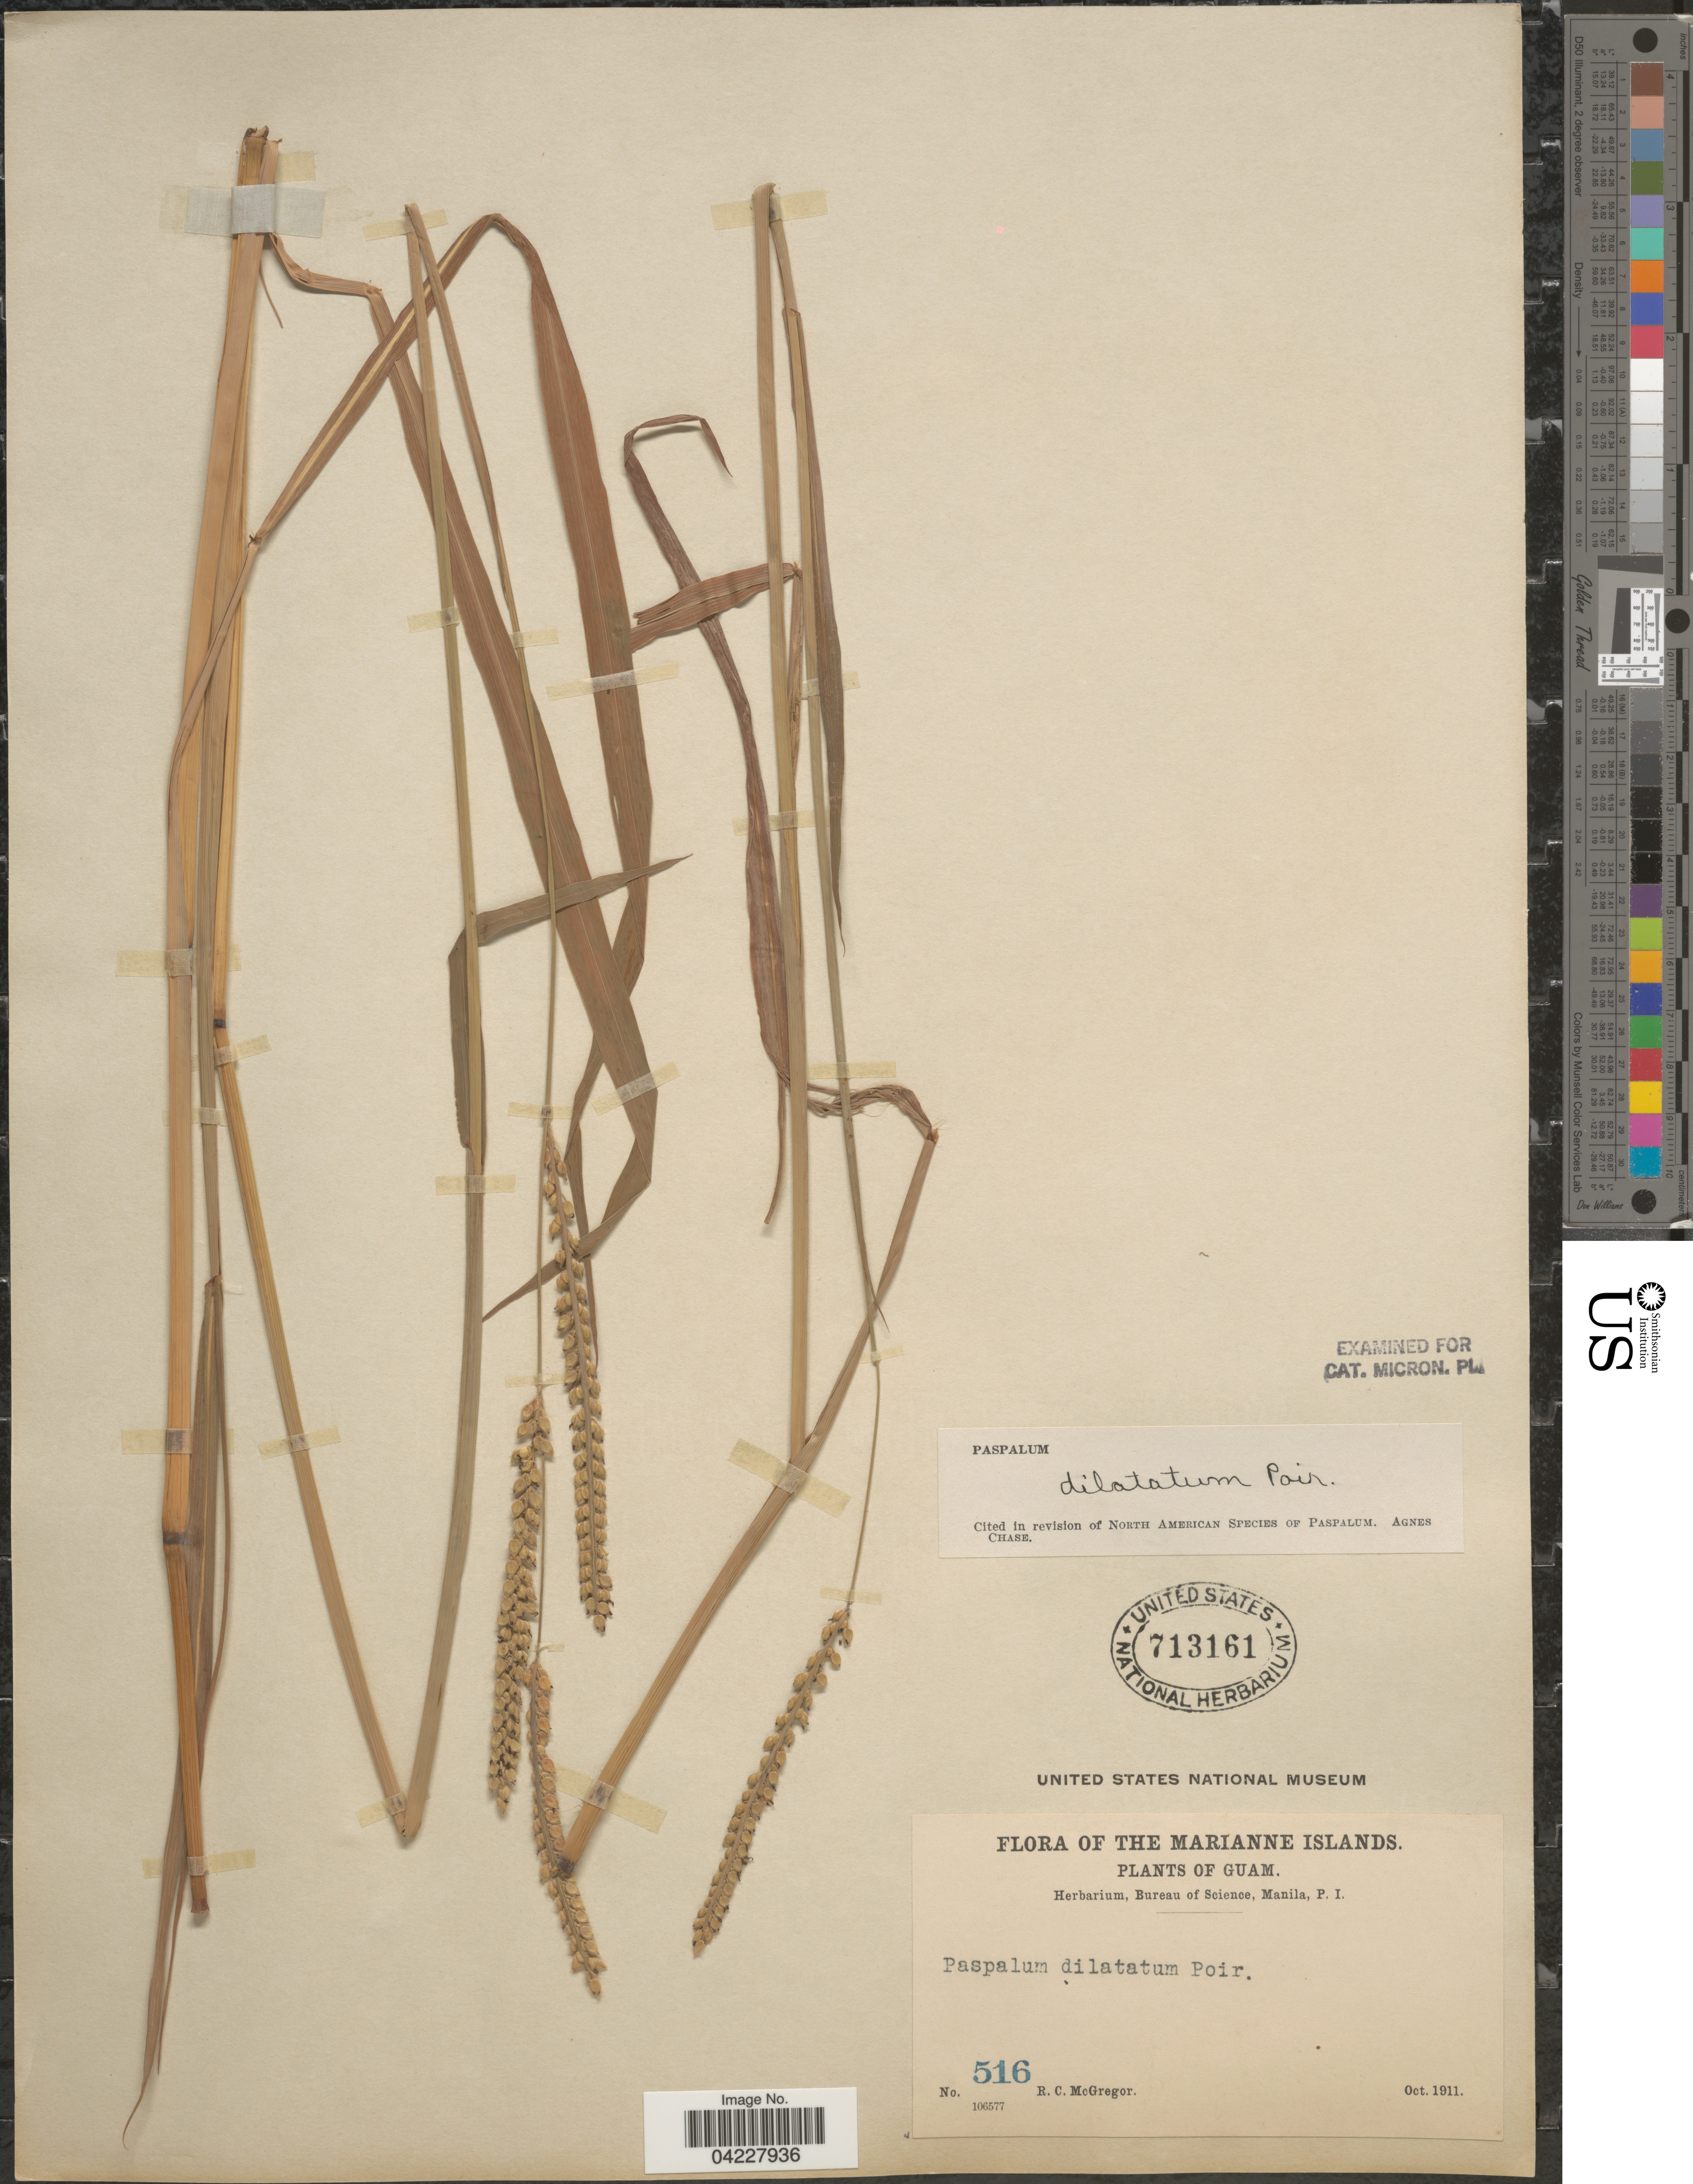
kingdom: Plantae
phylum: Tracheophyta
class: Liliopsida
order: Poales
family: Poaceae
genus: Paspalum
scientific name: Paspalum dilatatum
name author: Poir.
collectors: R. C. McGregor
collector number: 516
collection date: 1911-10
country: Guam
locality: The Marianne Islands.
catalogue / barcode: US 713161